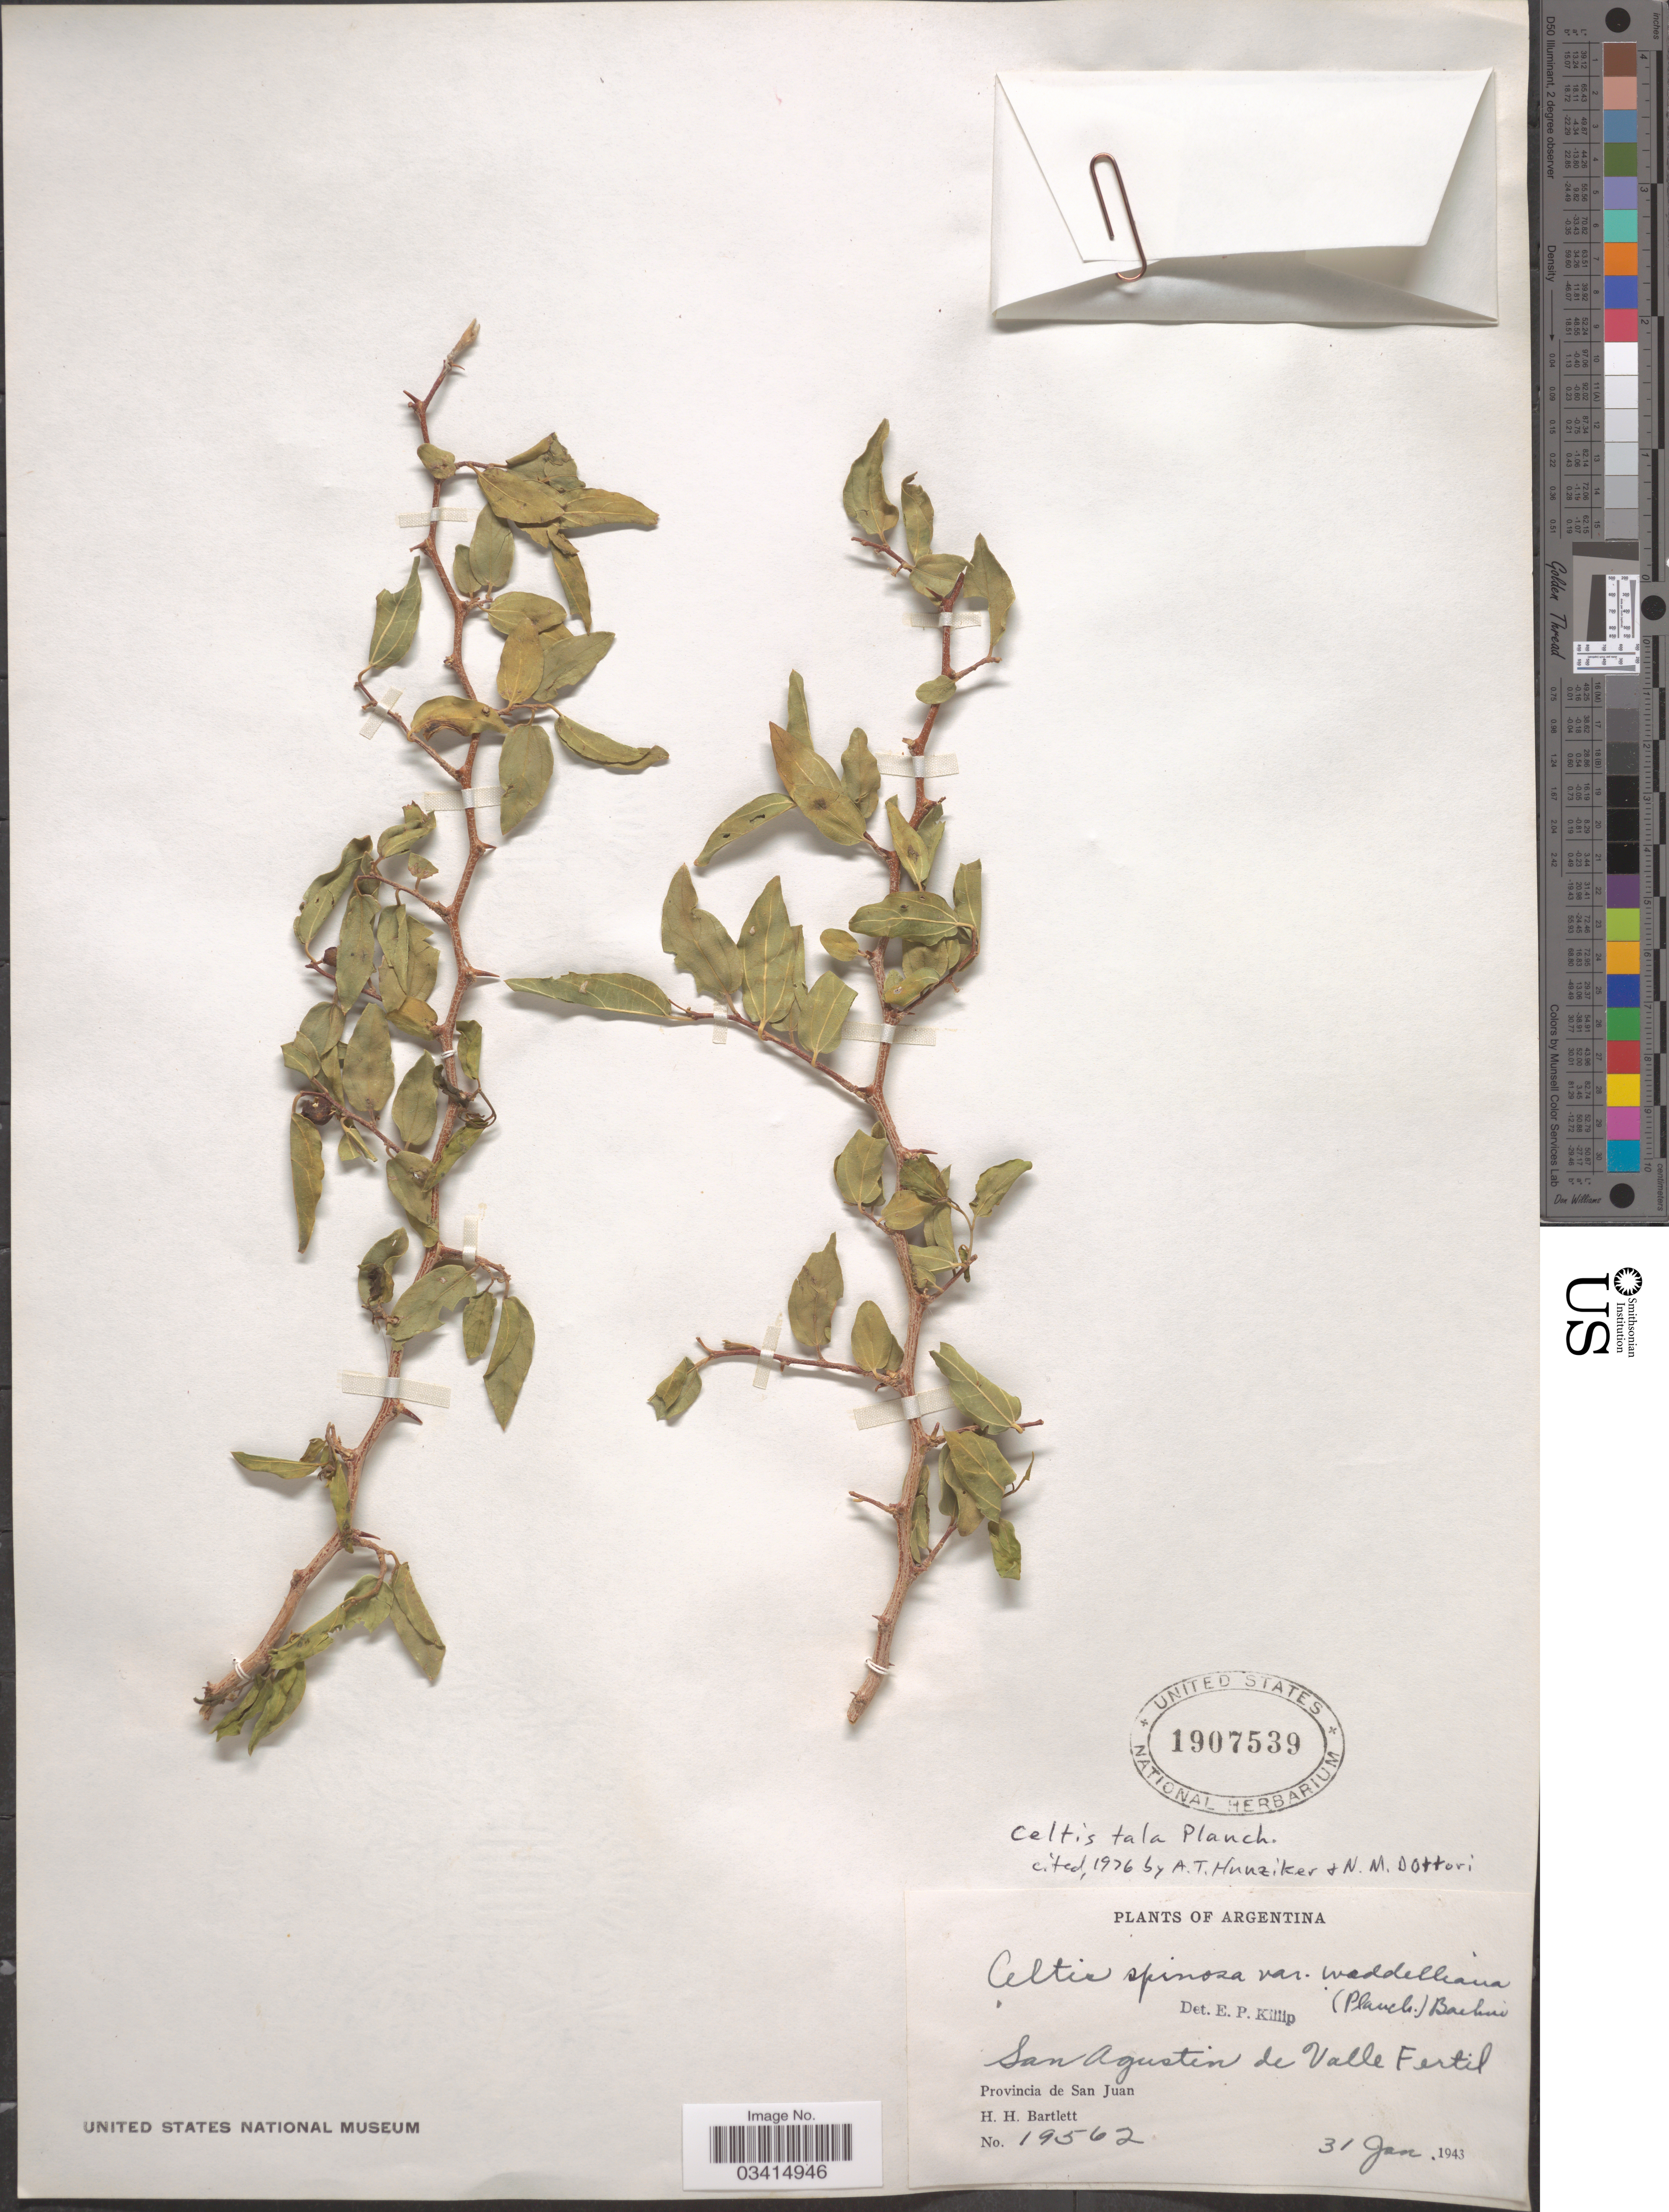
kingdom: Plantae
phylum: Tracheophyta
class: Magnoliopsida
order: Rosales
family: Cannabaceae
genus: Celtis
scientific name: Celtis tala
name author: Gillies ex Planch.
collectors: H. H. Bartlett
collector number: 19562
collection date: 1943-01-31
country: Argentina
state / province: San Juan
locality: San Augustin de Valle Fertil.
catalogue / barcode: US 1907539